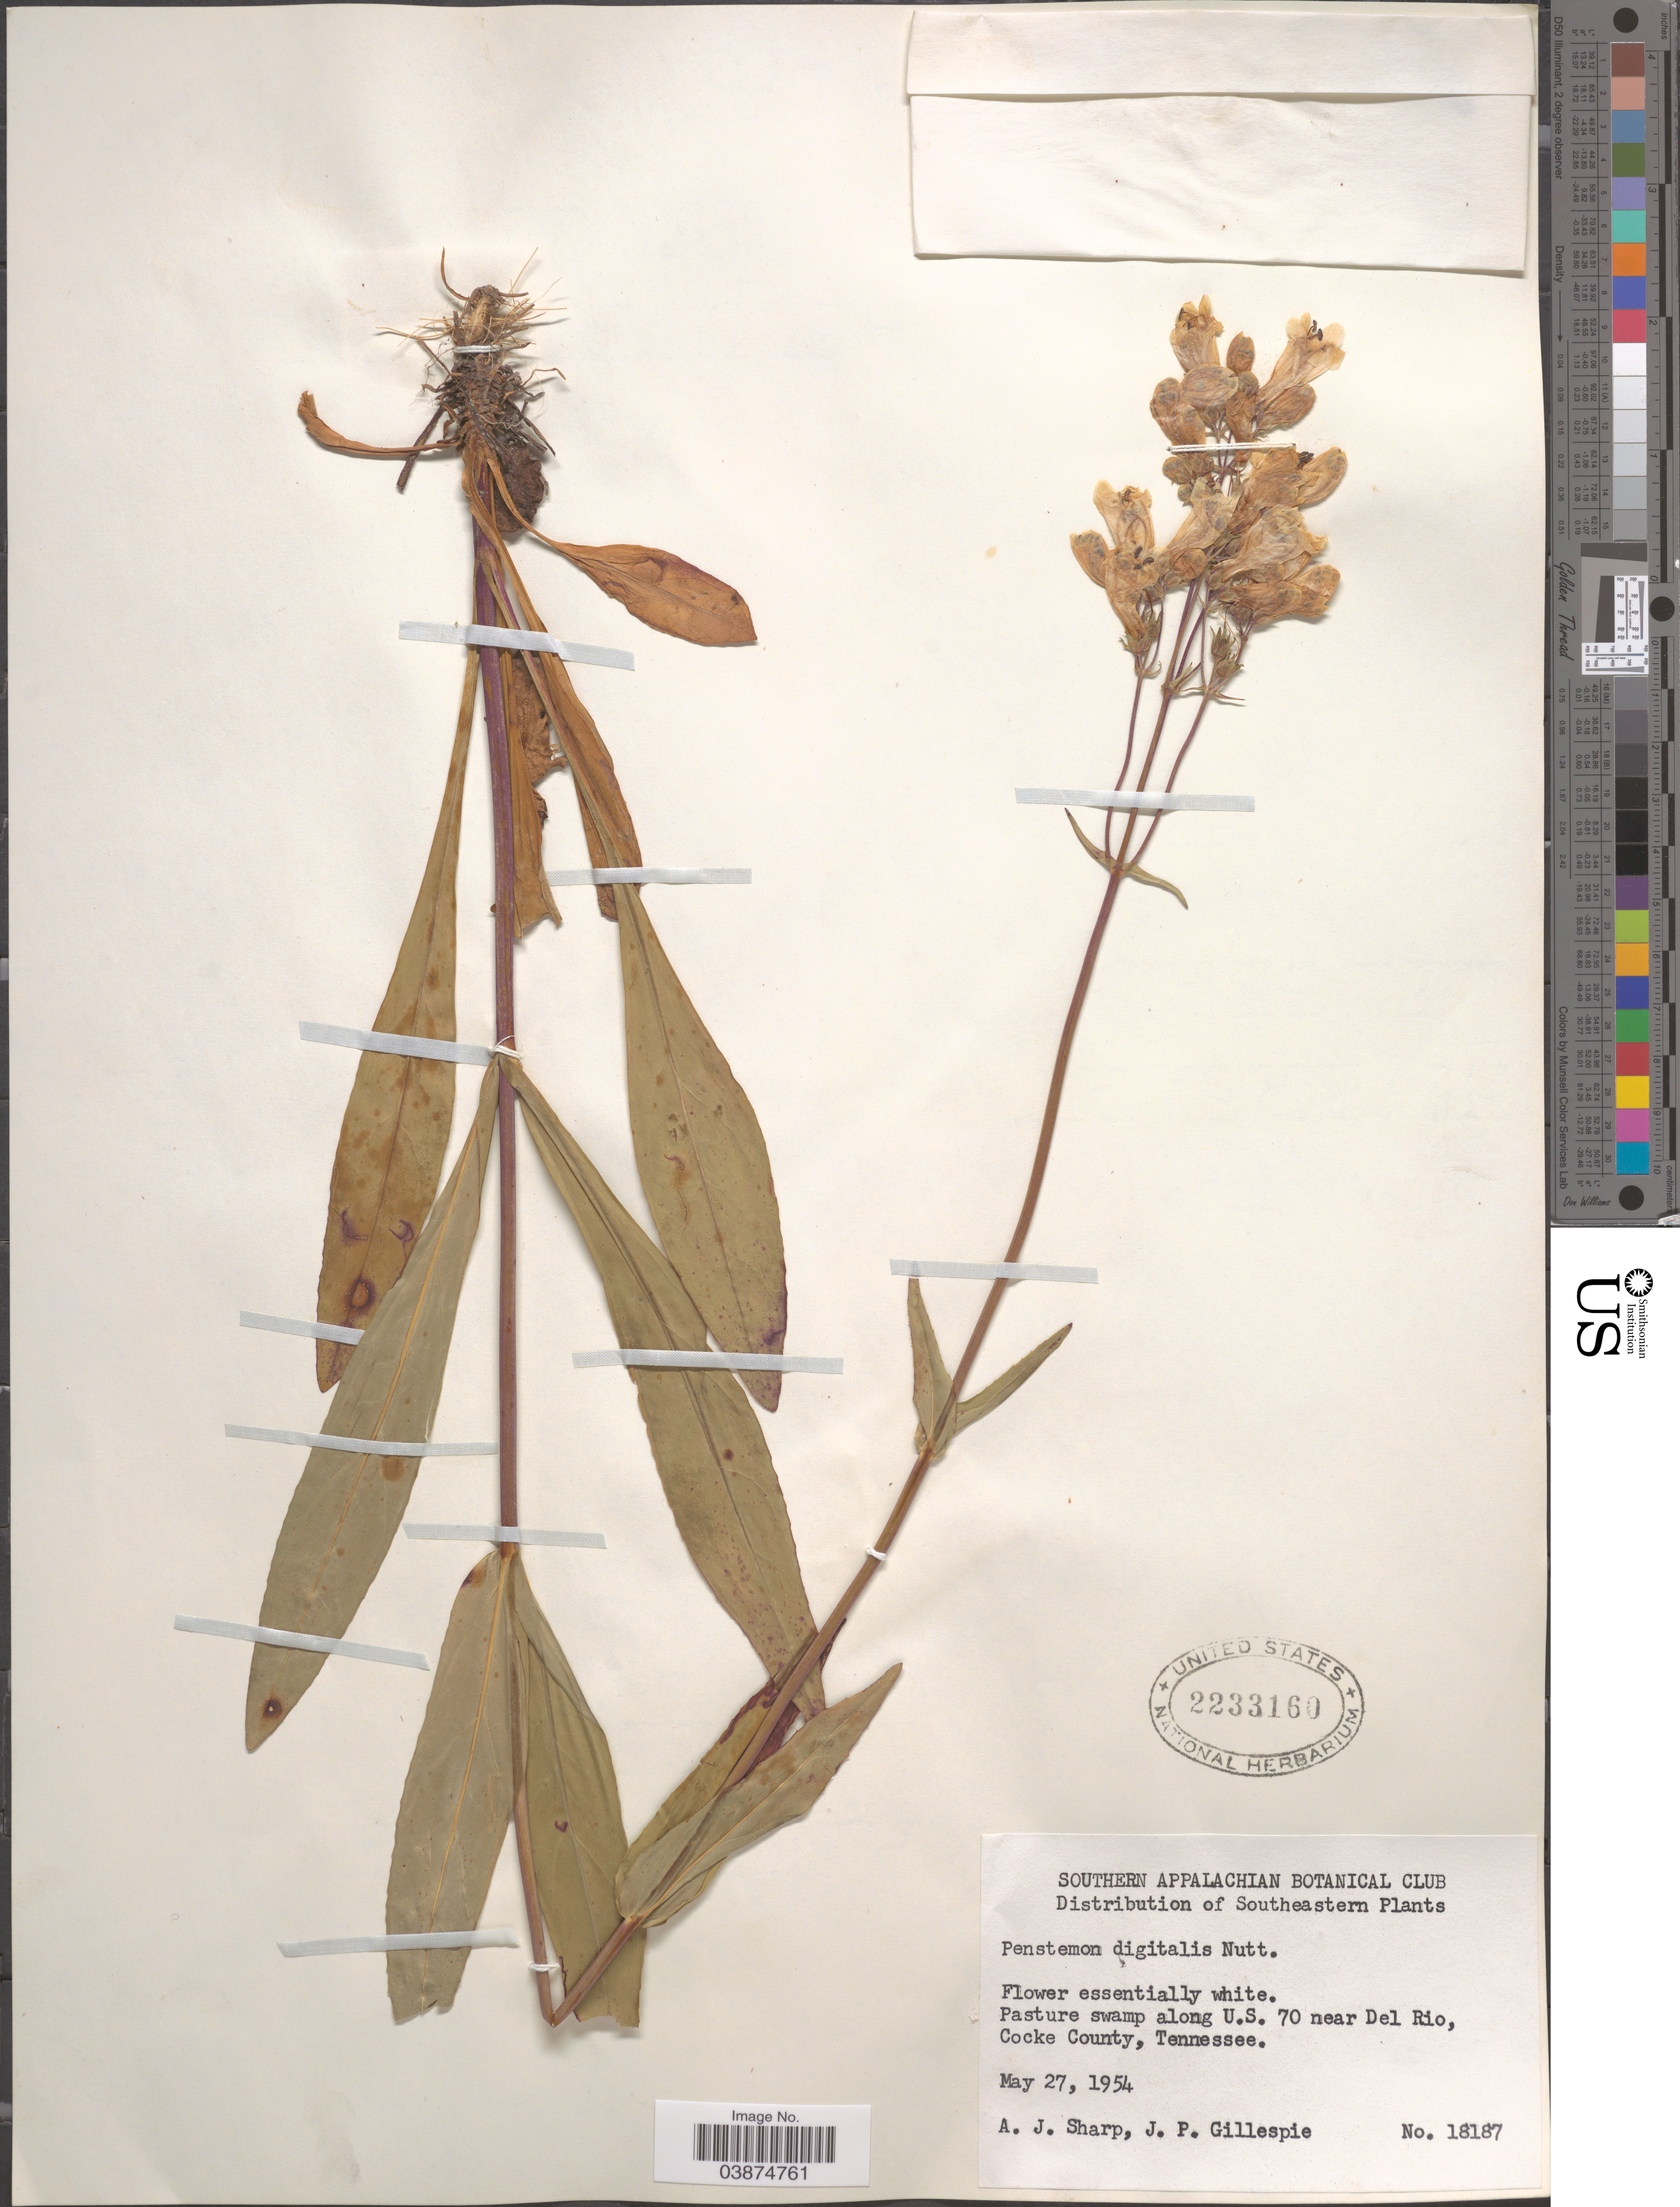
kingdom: Plantae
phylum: Tracheophyta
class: Magnoliopsida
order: Lamiales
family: Plantaginaceae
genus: Penstemon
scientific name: Penstemon digitalis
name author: Nutt. ex Sims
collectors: A. J. Sharp & J. P. Gillespie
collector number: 18187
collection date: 1954-05-27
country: United States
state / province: Tennessee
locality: Southeastern. Pasture swamp along U.S. 70 near Del Rio, Cocke County.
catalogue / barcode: US 2233160